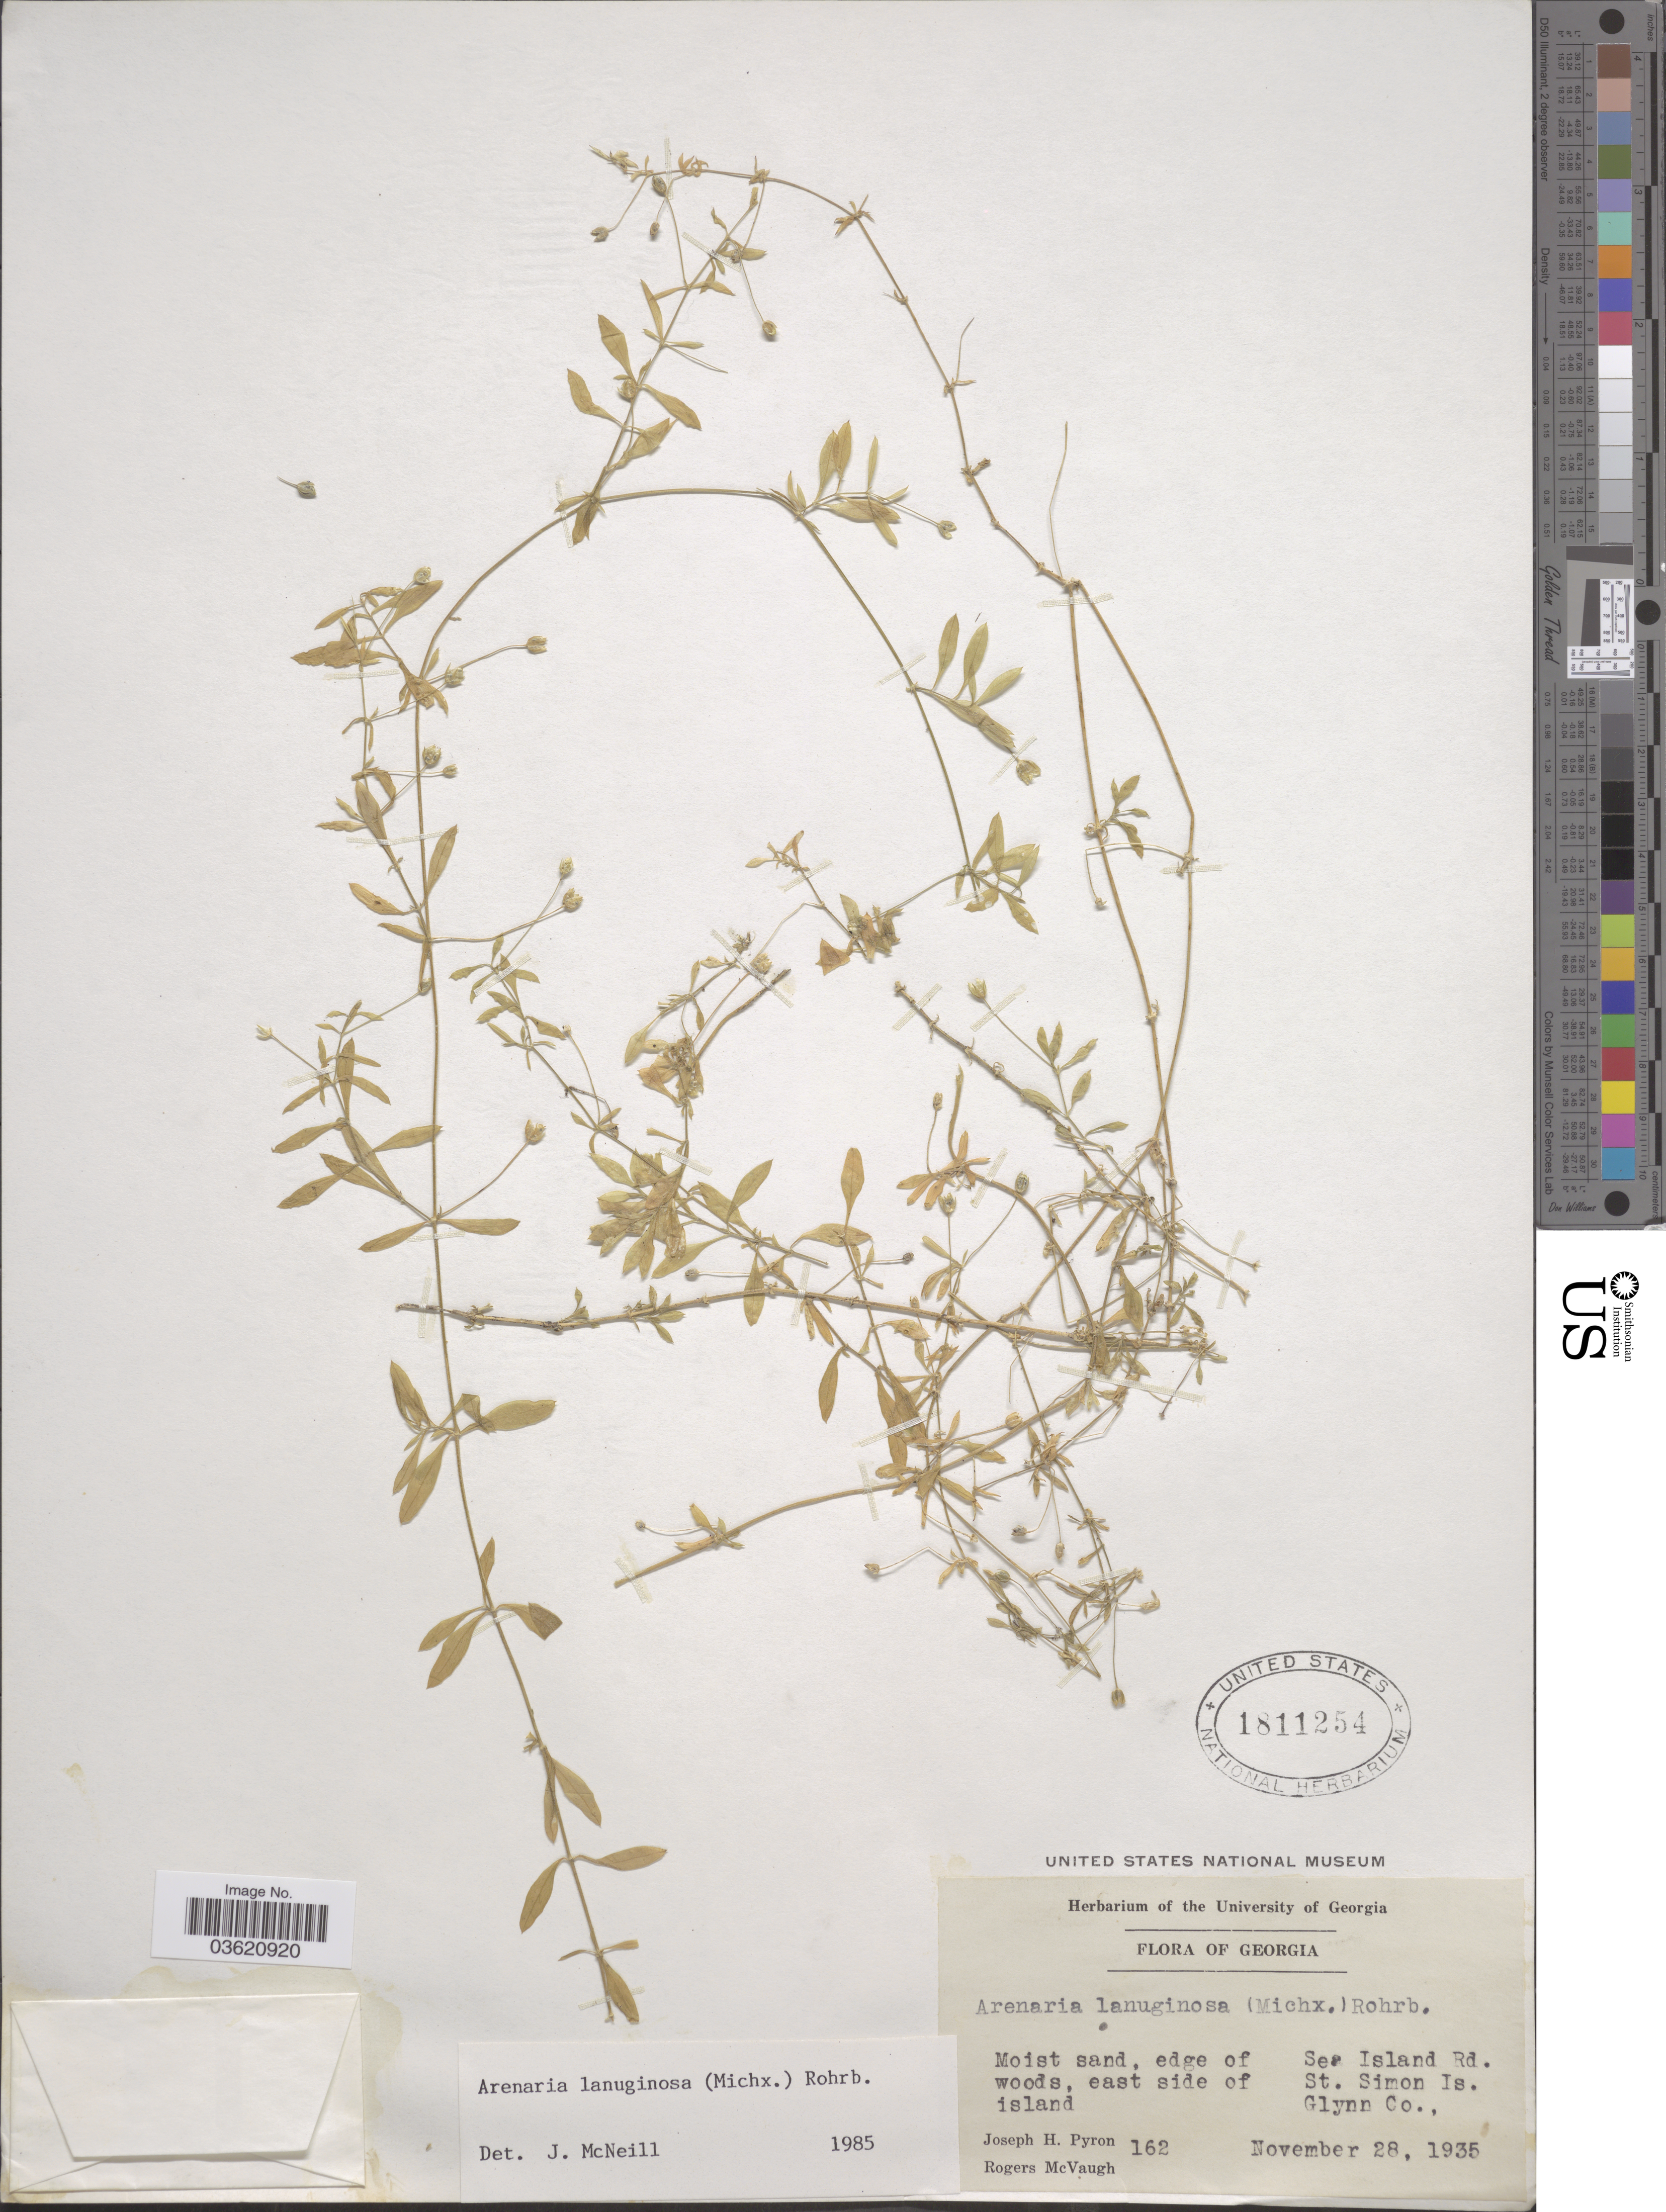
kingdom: Plantae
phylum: Tracheophyta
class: Magnoliopsida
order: Caryophyllales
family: Caryophyllaceae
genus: Arenaria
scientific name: Arenaria lanuginosa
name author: (Michx.) Rohrb.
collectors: J. H. Pyron & R. McVaugh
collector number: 162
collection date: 1935-11-28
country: United States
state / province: Georgia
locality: East side of island Sea Island Rd. St. Simon Is. Glynn Co.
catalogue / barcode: US 1811254